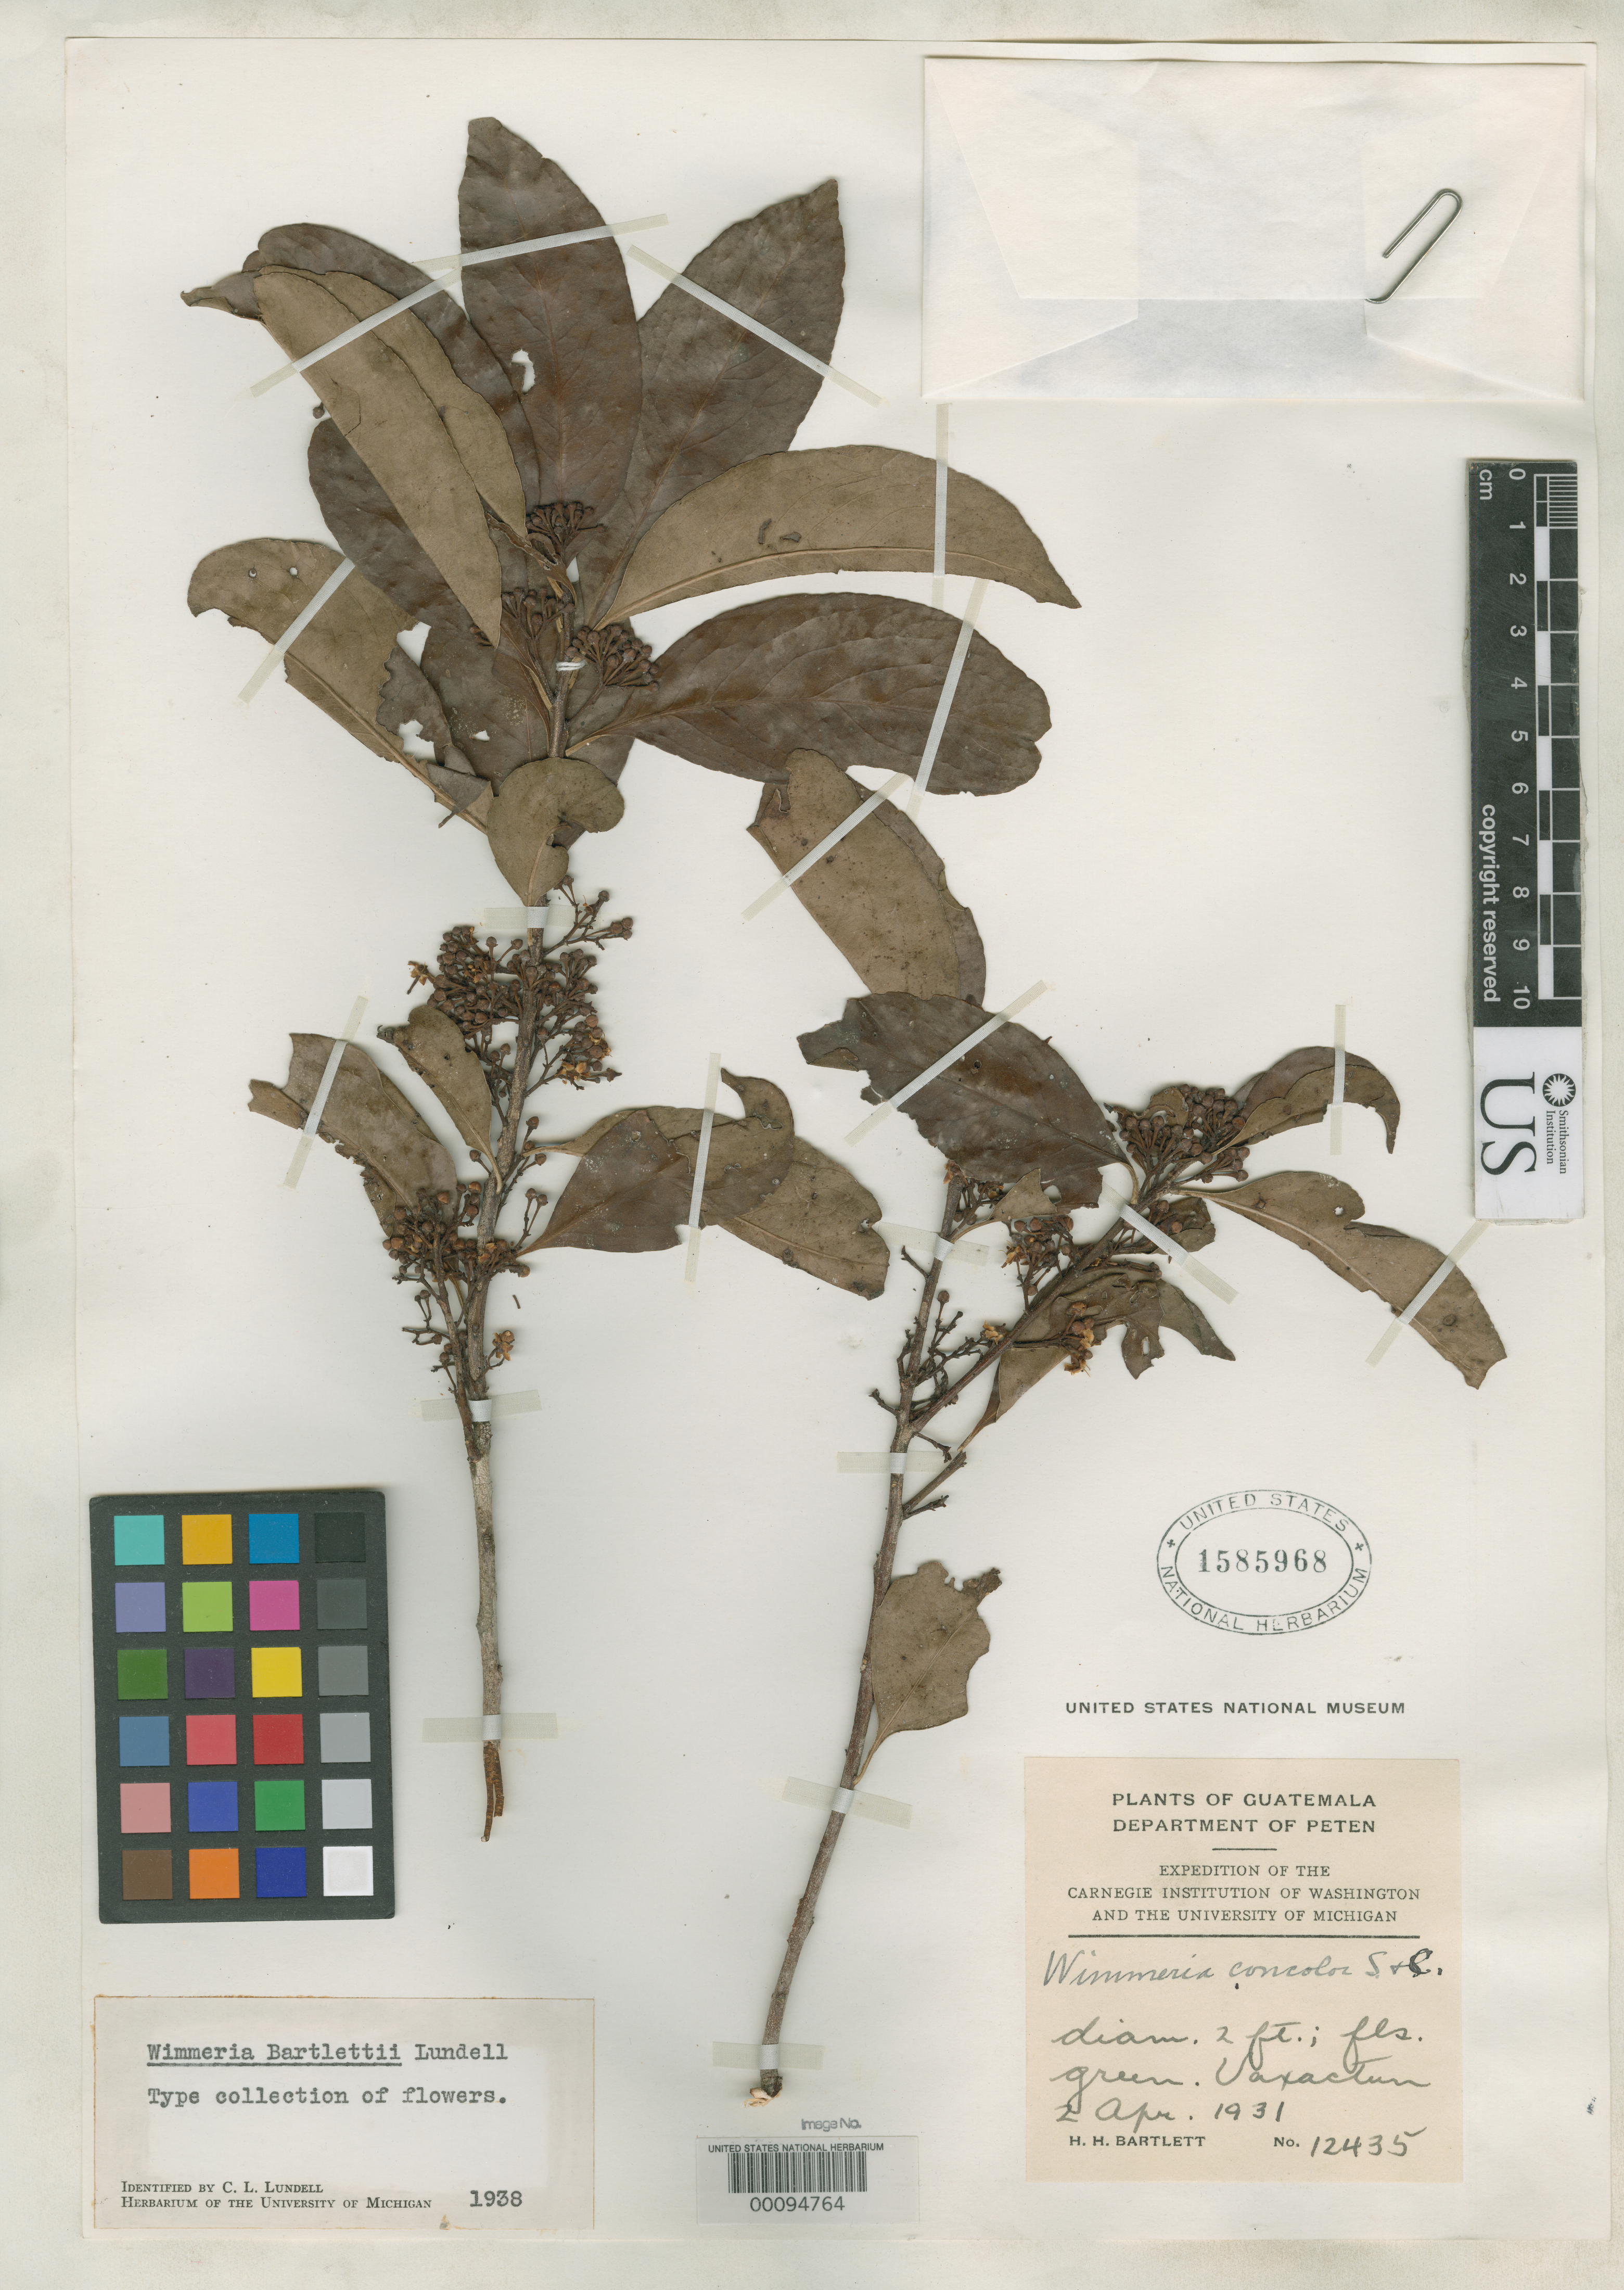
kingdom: Plantae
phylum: Tracheophyta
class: Magnoliopsida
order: Celastrales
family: Celastraceae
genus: Wimmeria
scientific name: Wimmeria bartlettii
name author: Lundell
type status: Type Collection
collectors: H. H. Bartlett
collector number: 12435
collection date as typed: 02 Apr 1931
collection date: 1931-04-02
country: Guatemala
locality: Vayactum.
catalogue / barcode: US 1585968